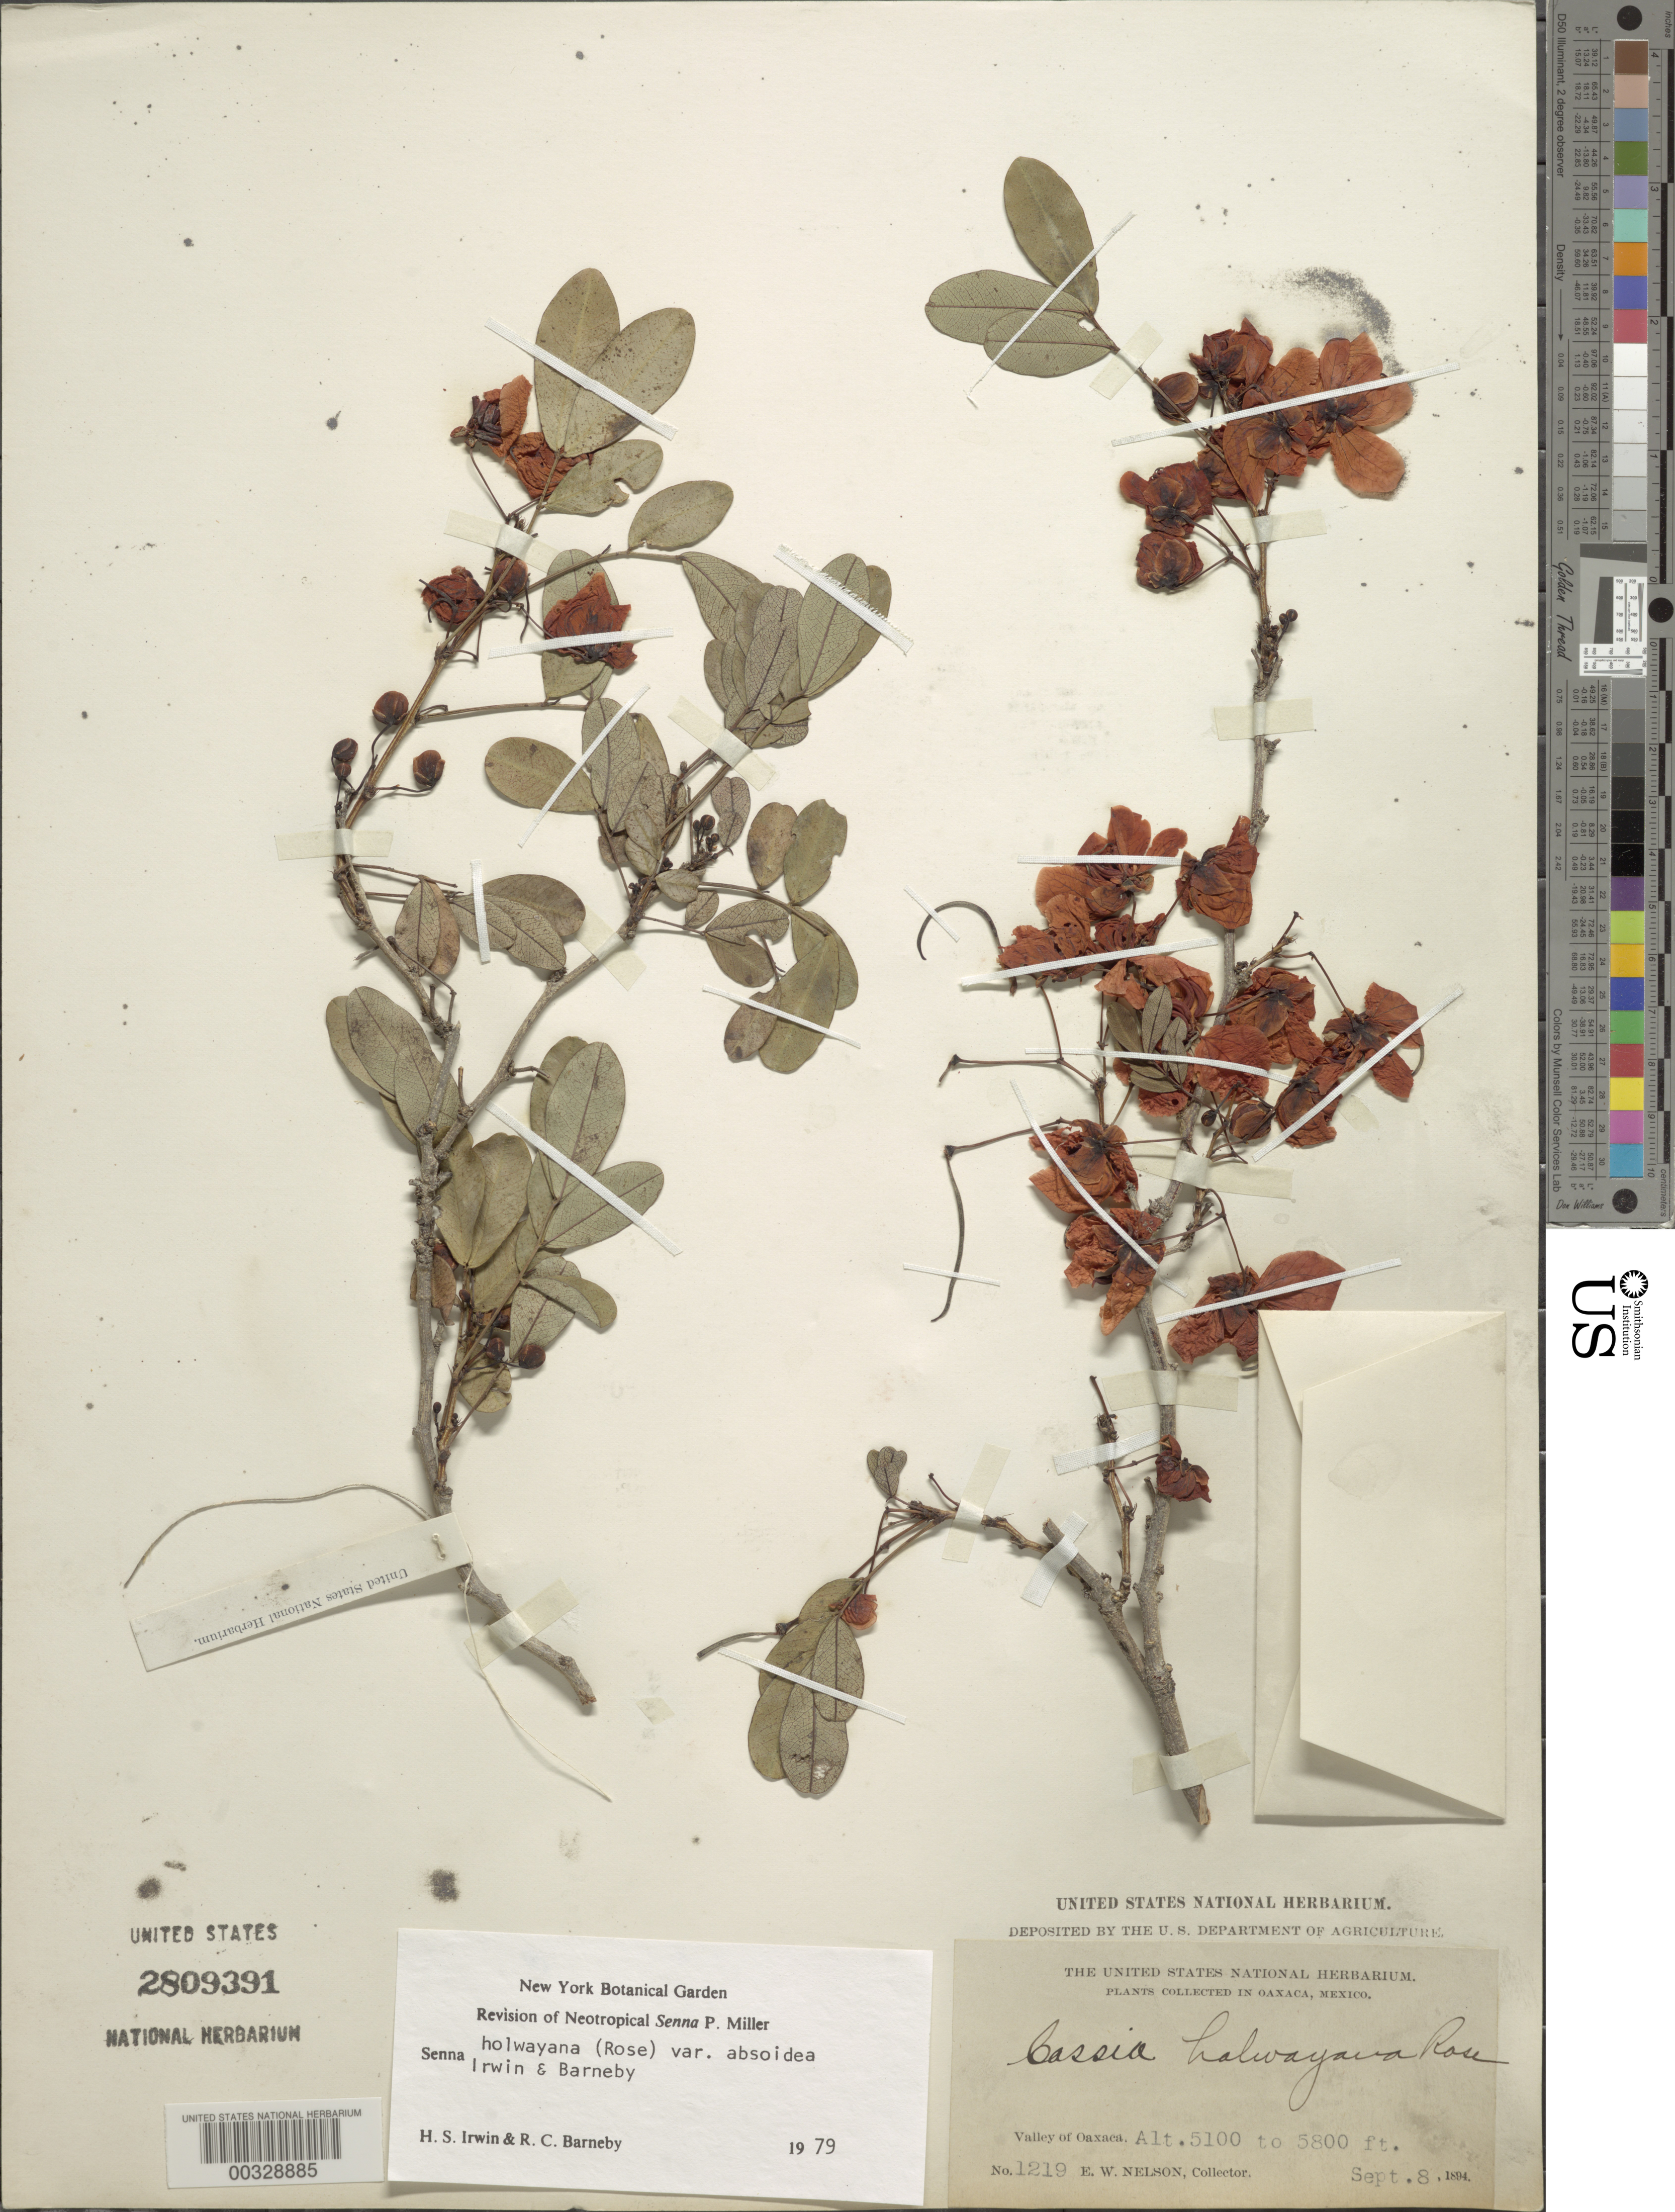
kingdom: Plantae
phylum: Tracheophyta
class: Magnoliopsida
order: Fabales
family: Fabaceae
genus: Senna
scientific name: Senna holwayana var. absoidea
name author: H.S. Irwin & Barneby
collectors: E. W. Nelson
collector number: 1219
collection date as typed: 08 Sep 1894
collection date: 1894-09-08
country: Mexico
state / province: Oaxaca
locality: Valley of Oaxaca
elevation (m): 1554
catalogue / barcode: US 2809391